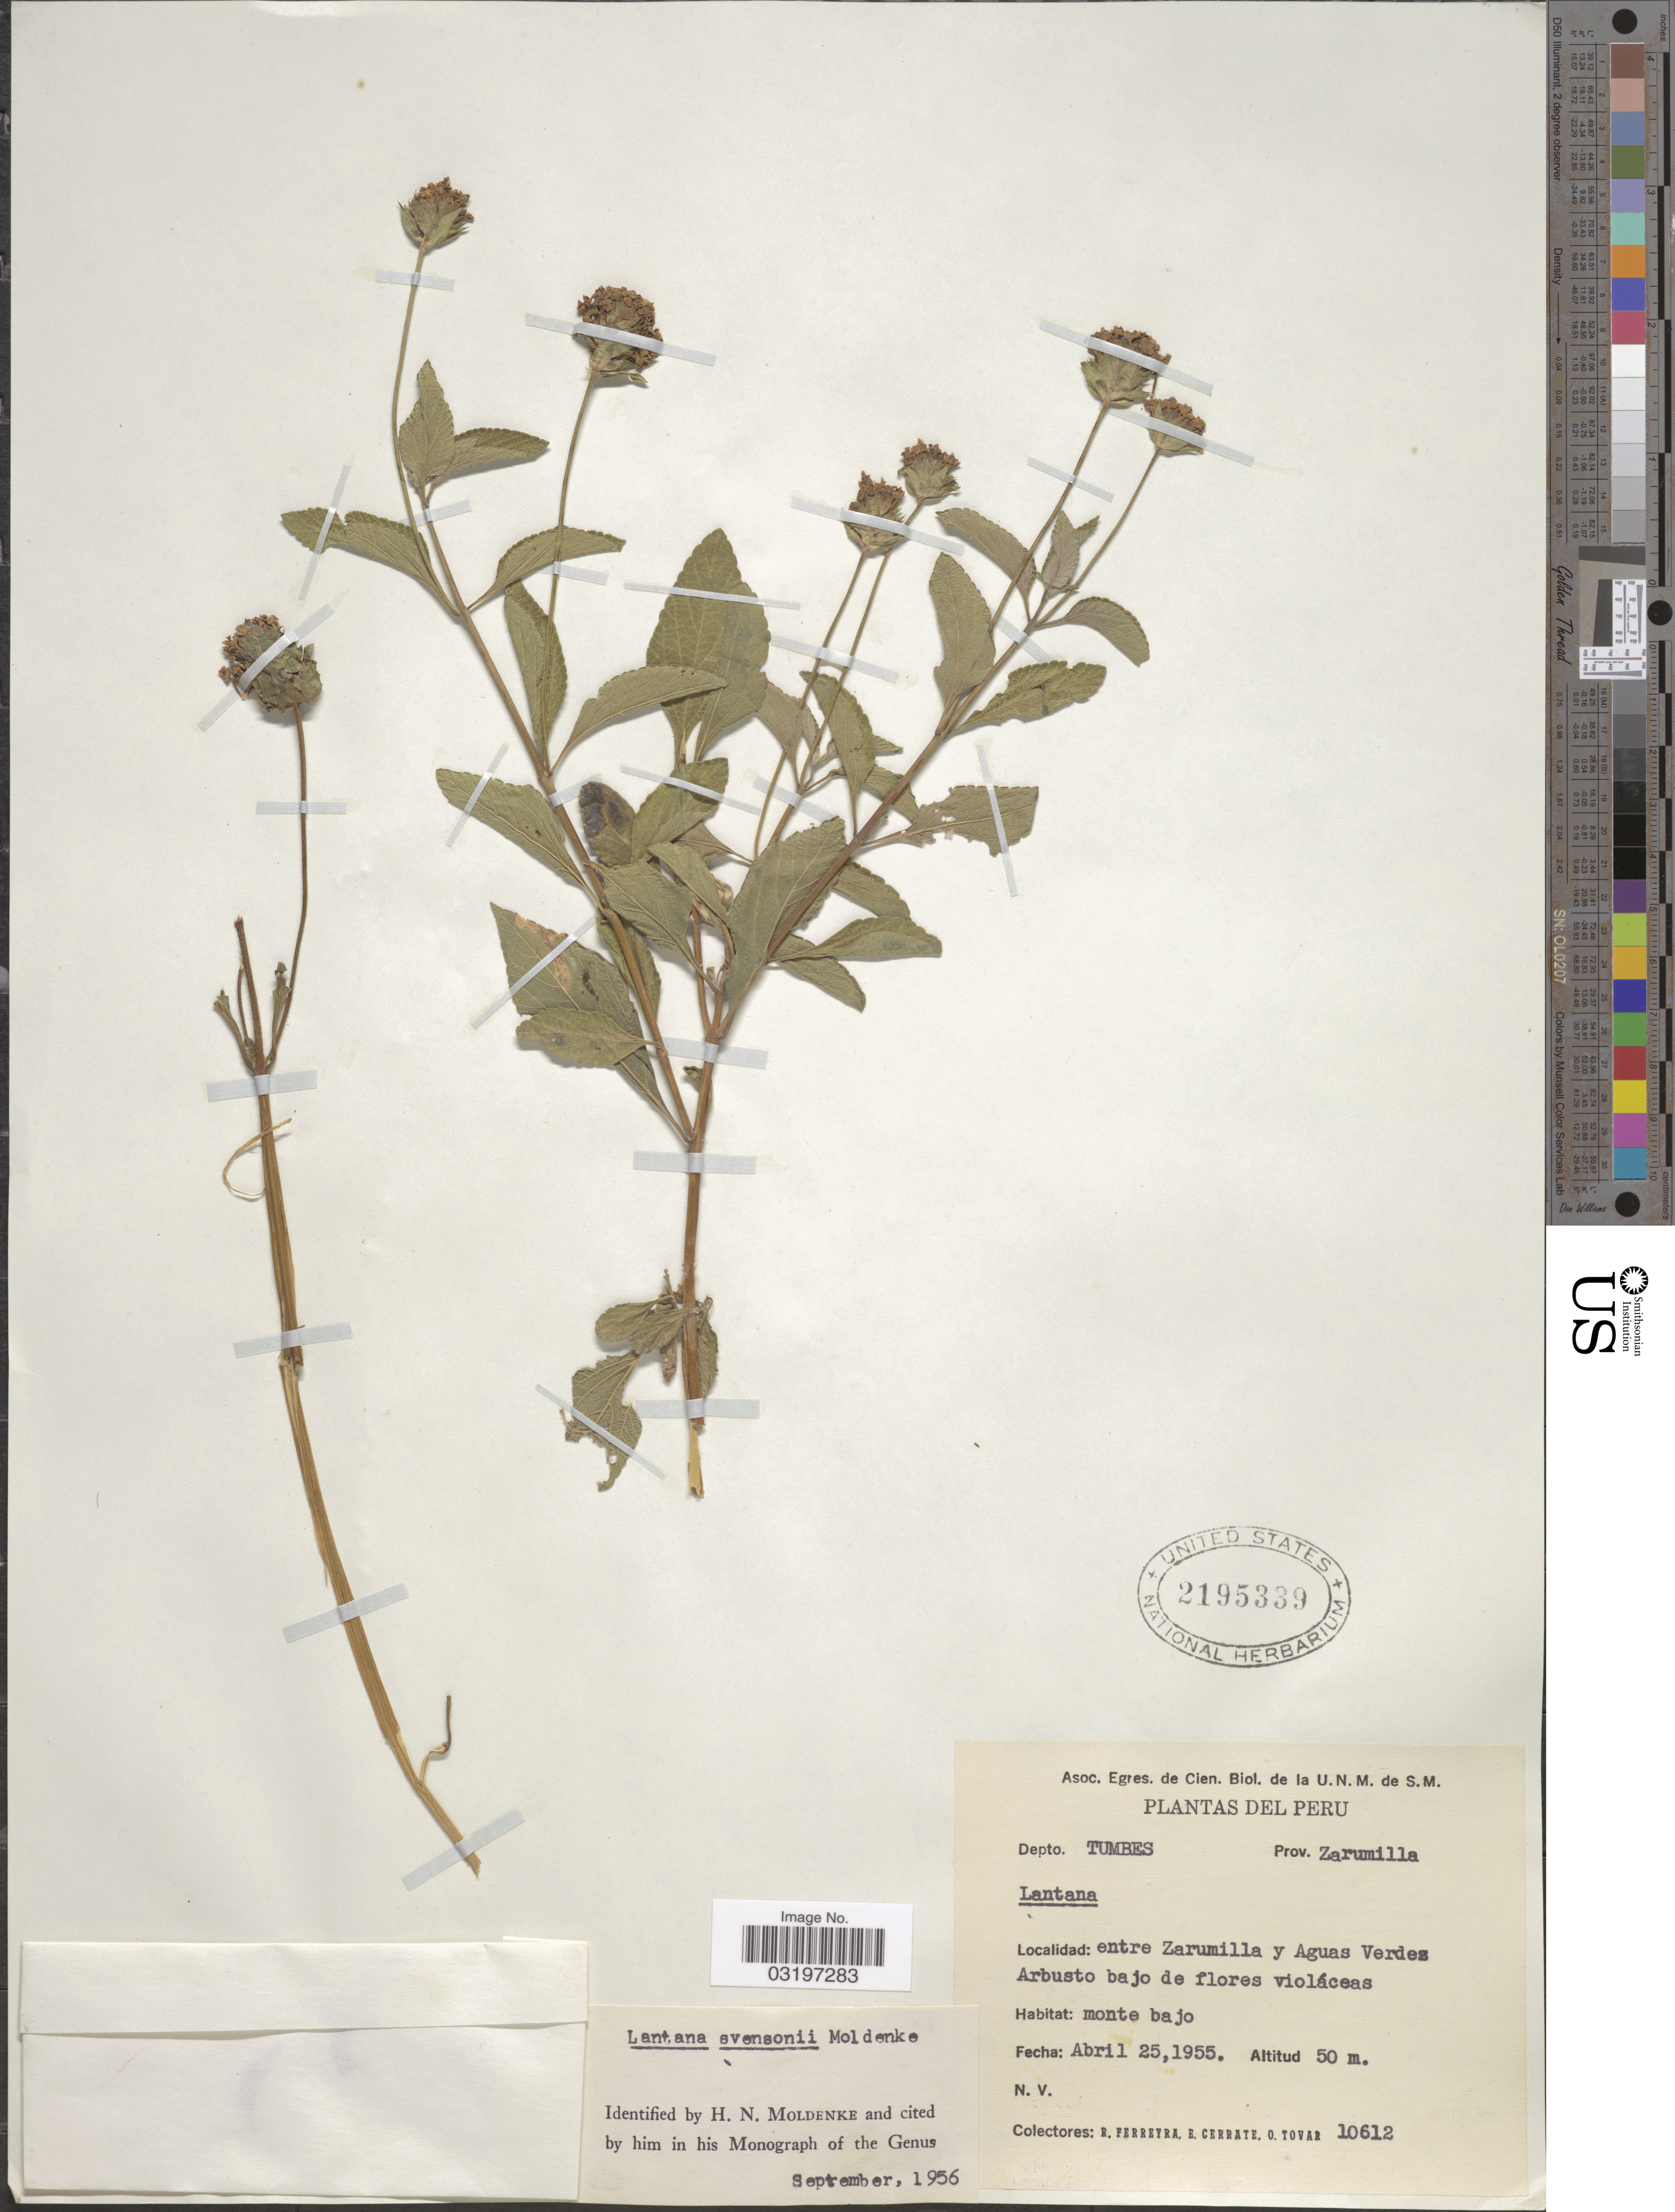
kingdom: Plantae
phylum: Tracheophyta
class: Magnoliopsida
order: Lamiales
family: Verbenaceae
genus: Lantana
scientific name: Lantana svensonii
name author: Moldenke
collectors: R. A. Ferreyra, E. Cerrate & Ó. Tovar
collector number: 10612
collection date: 1955-04-25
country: Peru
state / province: Tumbes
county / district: Zarumilla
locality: Depto. Tumbes. Prov. Zarumilla. Entre Zarumilla y Aguas Verdes.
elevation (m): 50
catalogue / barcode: US 2195339